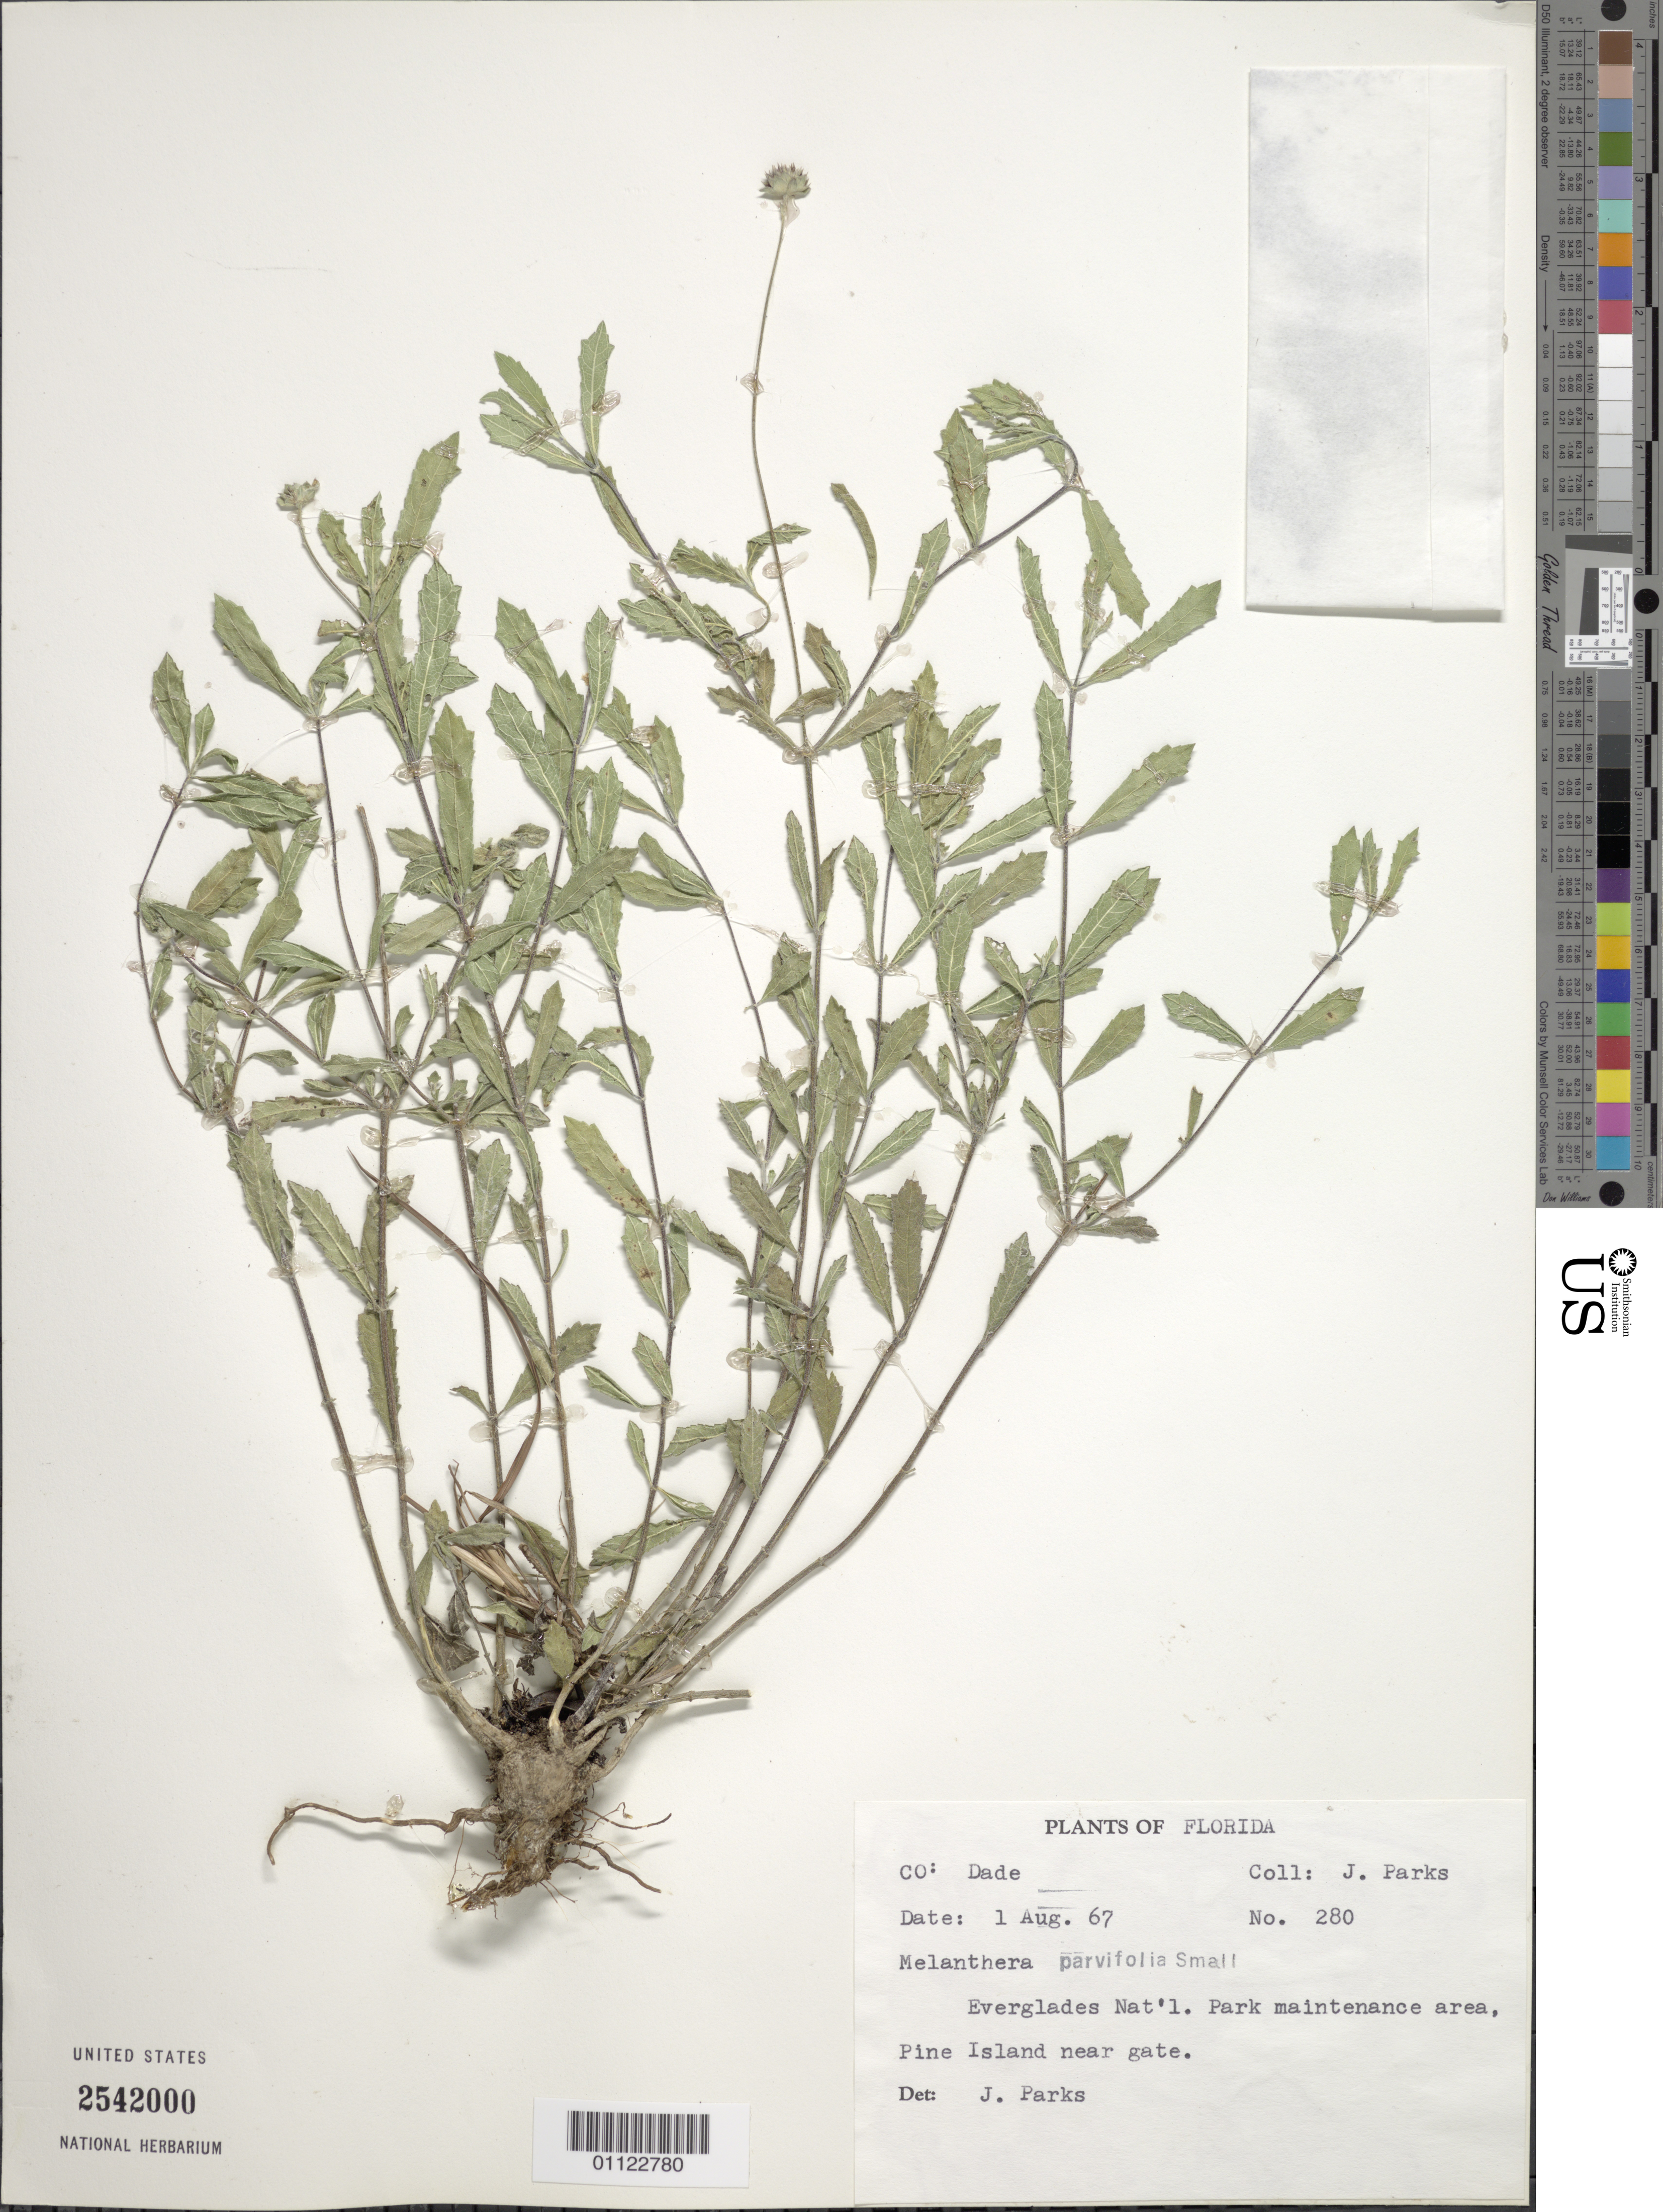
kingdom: Plantae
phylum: Tracheophyta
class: Magnoliopsida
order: Asterales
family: Asteraceae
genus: Melanthera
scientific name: Melanthera parvifolia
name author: Small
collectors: J. Parks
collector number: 280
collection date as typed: Transcribed d/m/y: 1/8/67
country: United States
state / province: Florida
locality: Florida: Co: Dade. Everglades Nat'l. Park maintenance area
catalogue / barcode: US 2542000